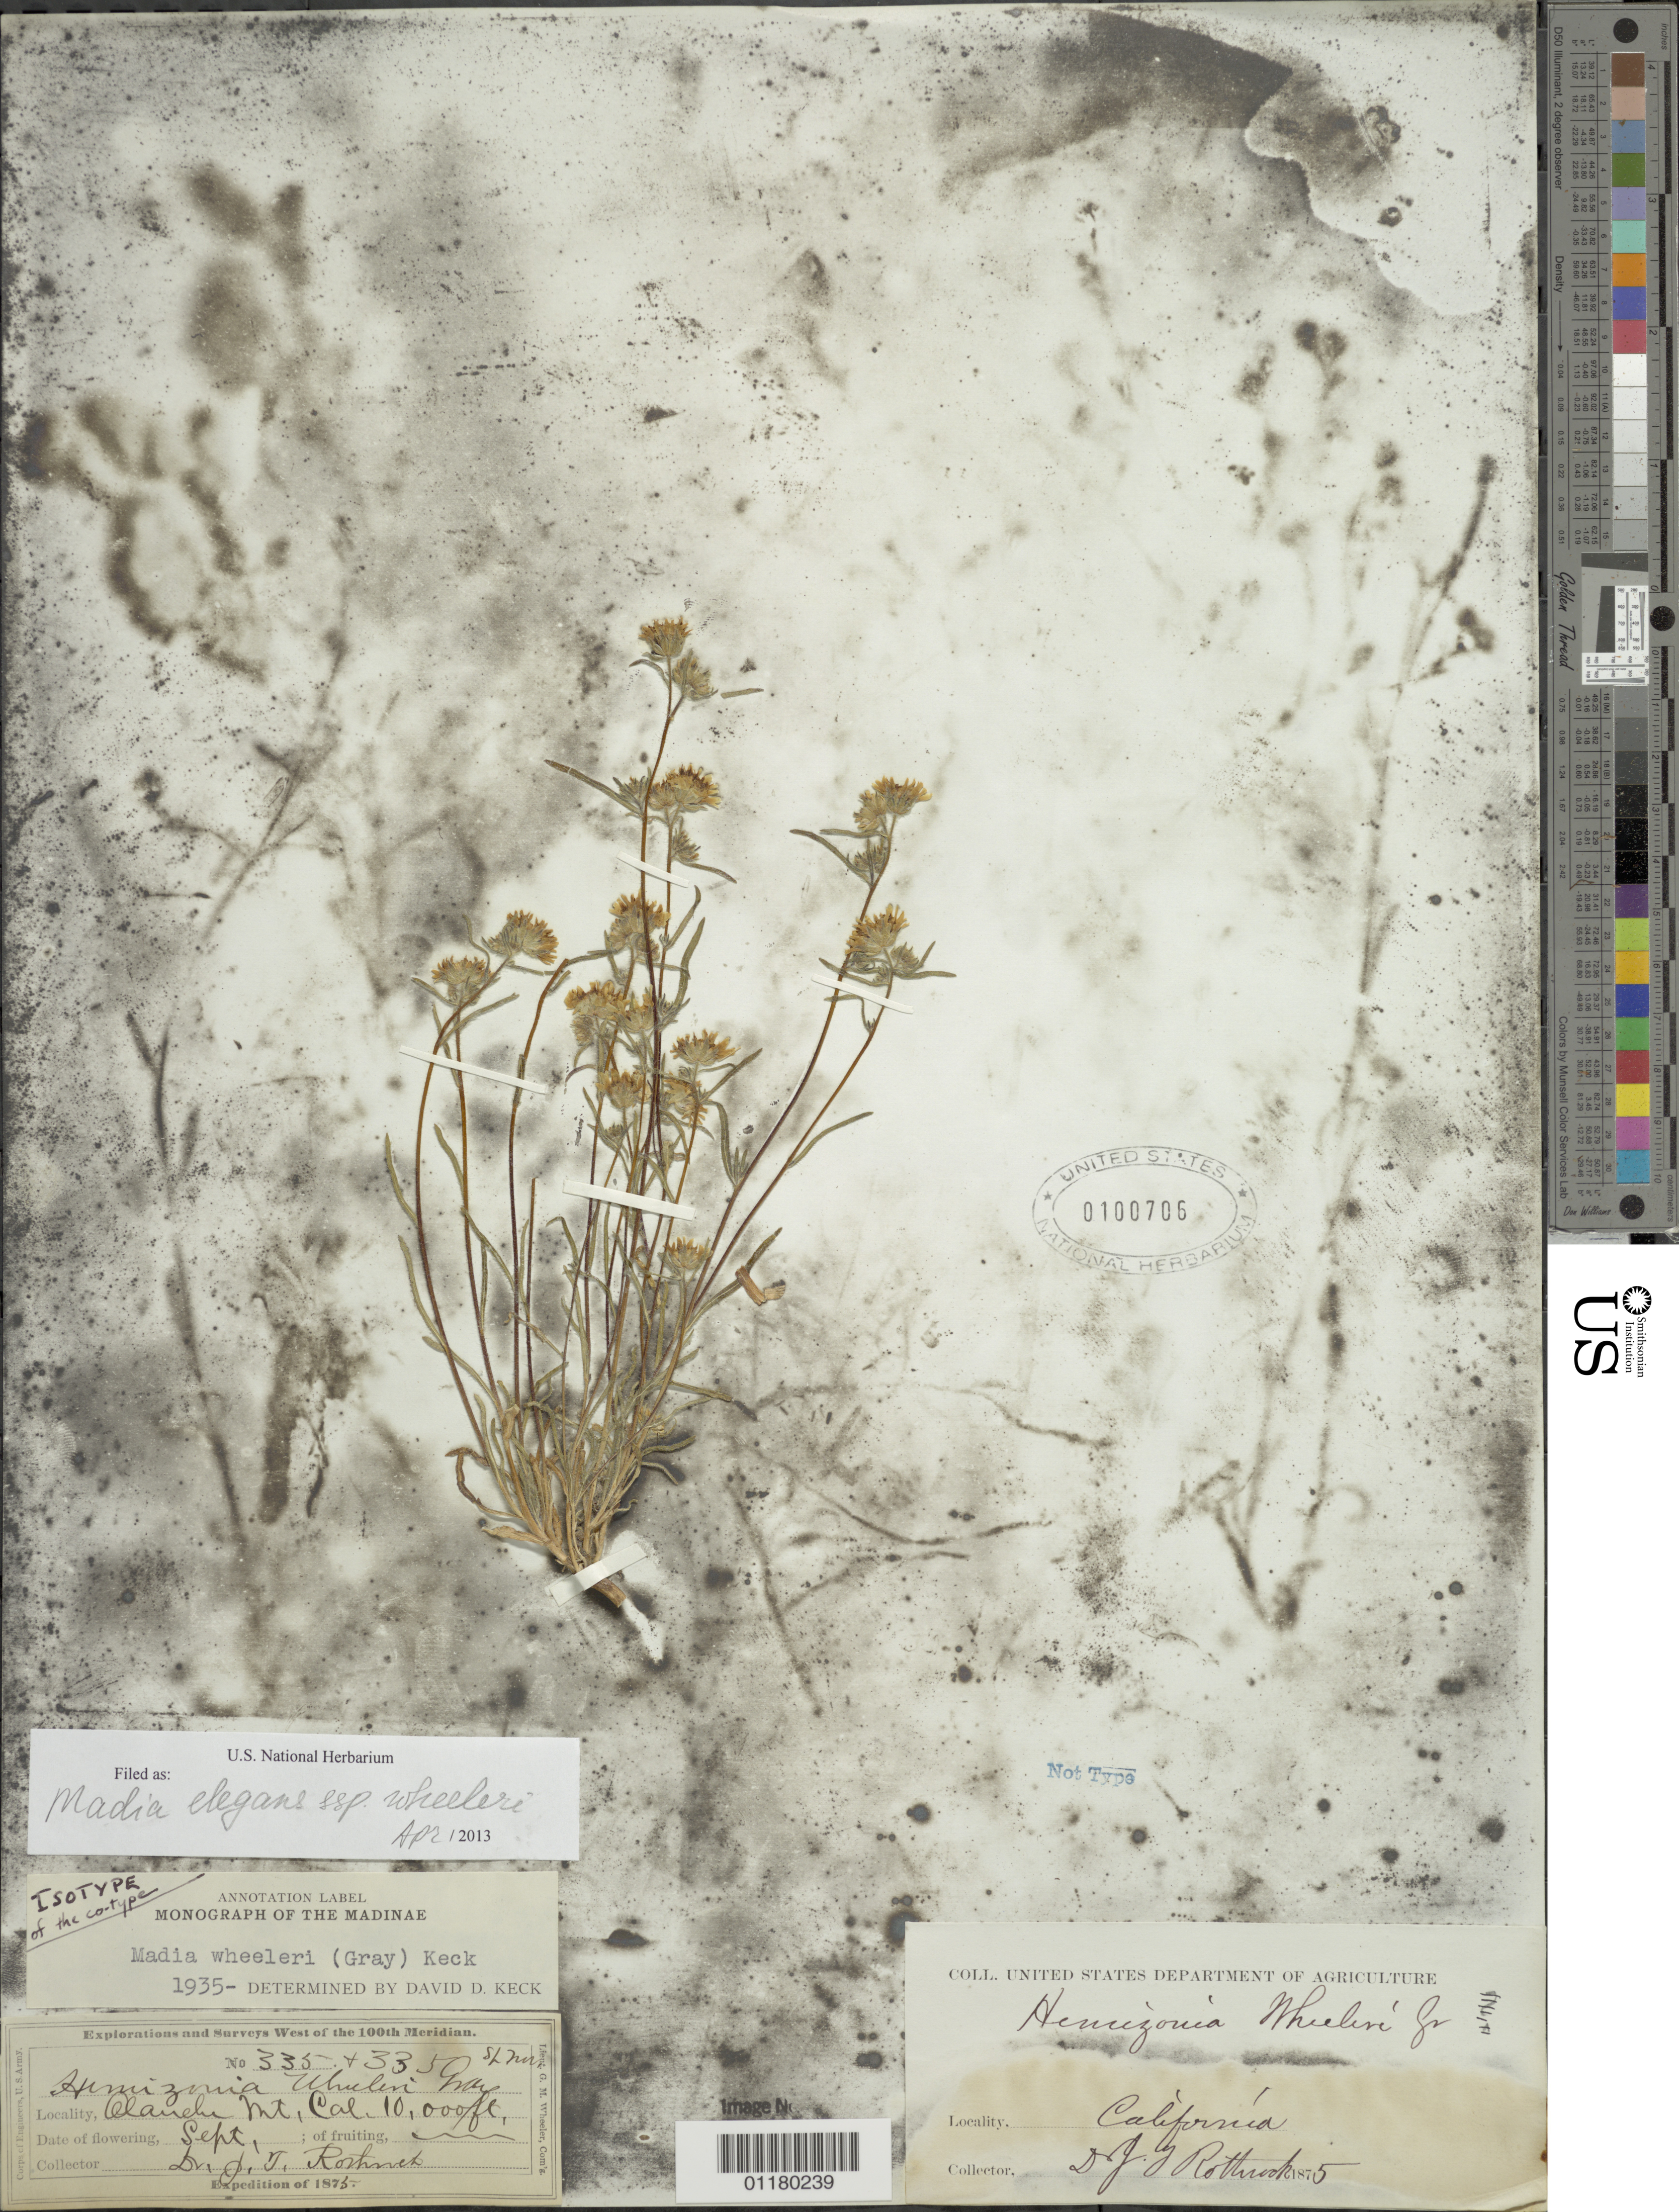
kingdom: Plantae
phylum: Tracheophyta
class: Magnoliopsida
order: Asterales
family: Asteraceae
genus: Madia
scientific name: Madia elegans subsp. wheeleri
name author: (A. Gray) D.D. Keck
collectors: J. T. Rothrock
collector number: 335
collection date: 1875-09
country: United States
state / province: California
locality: Olanche Mt.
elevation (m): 3048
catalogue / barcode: US 100706